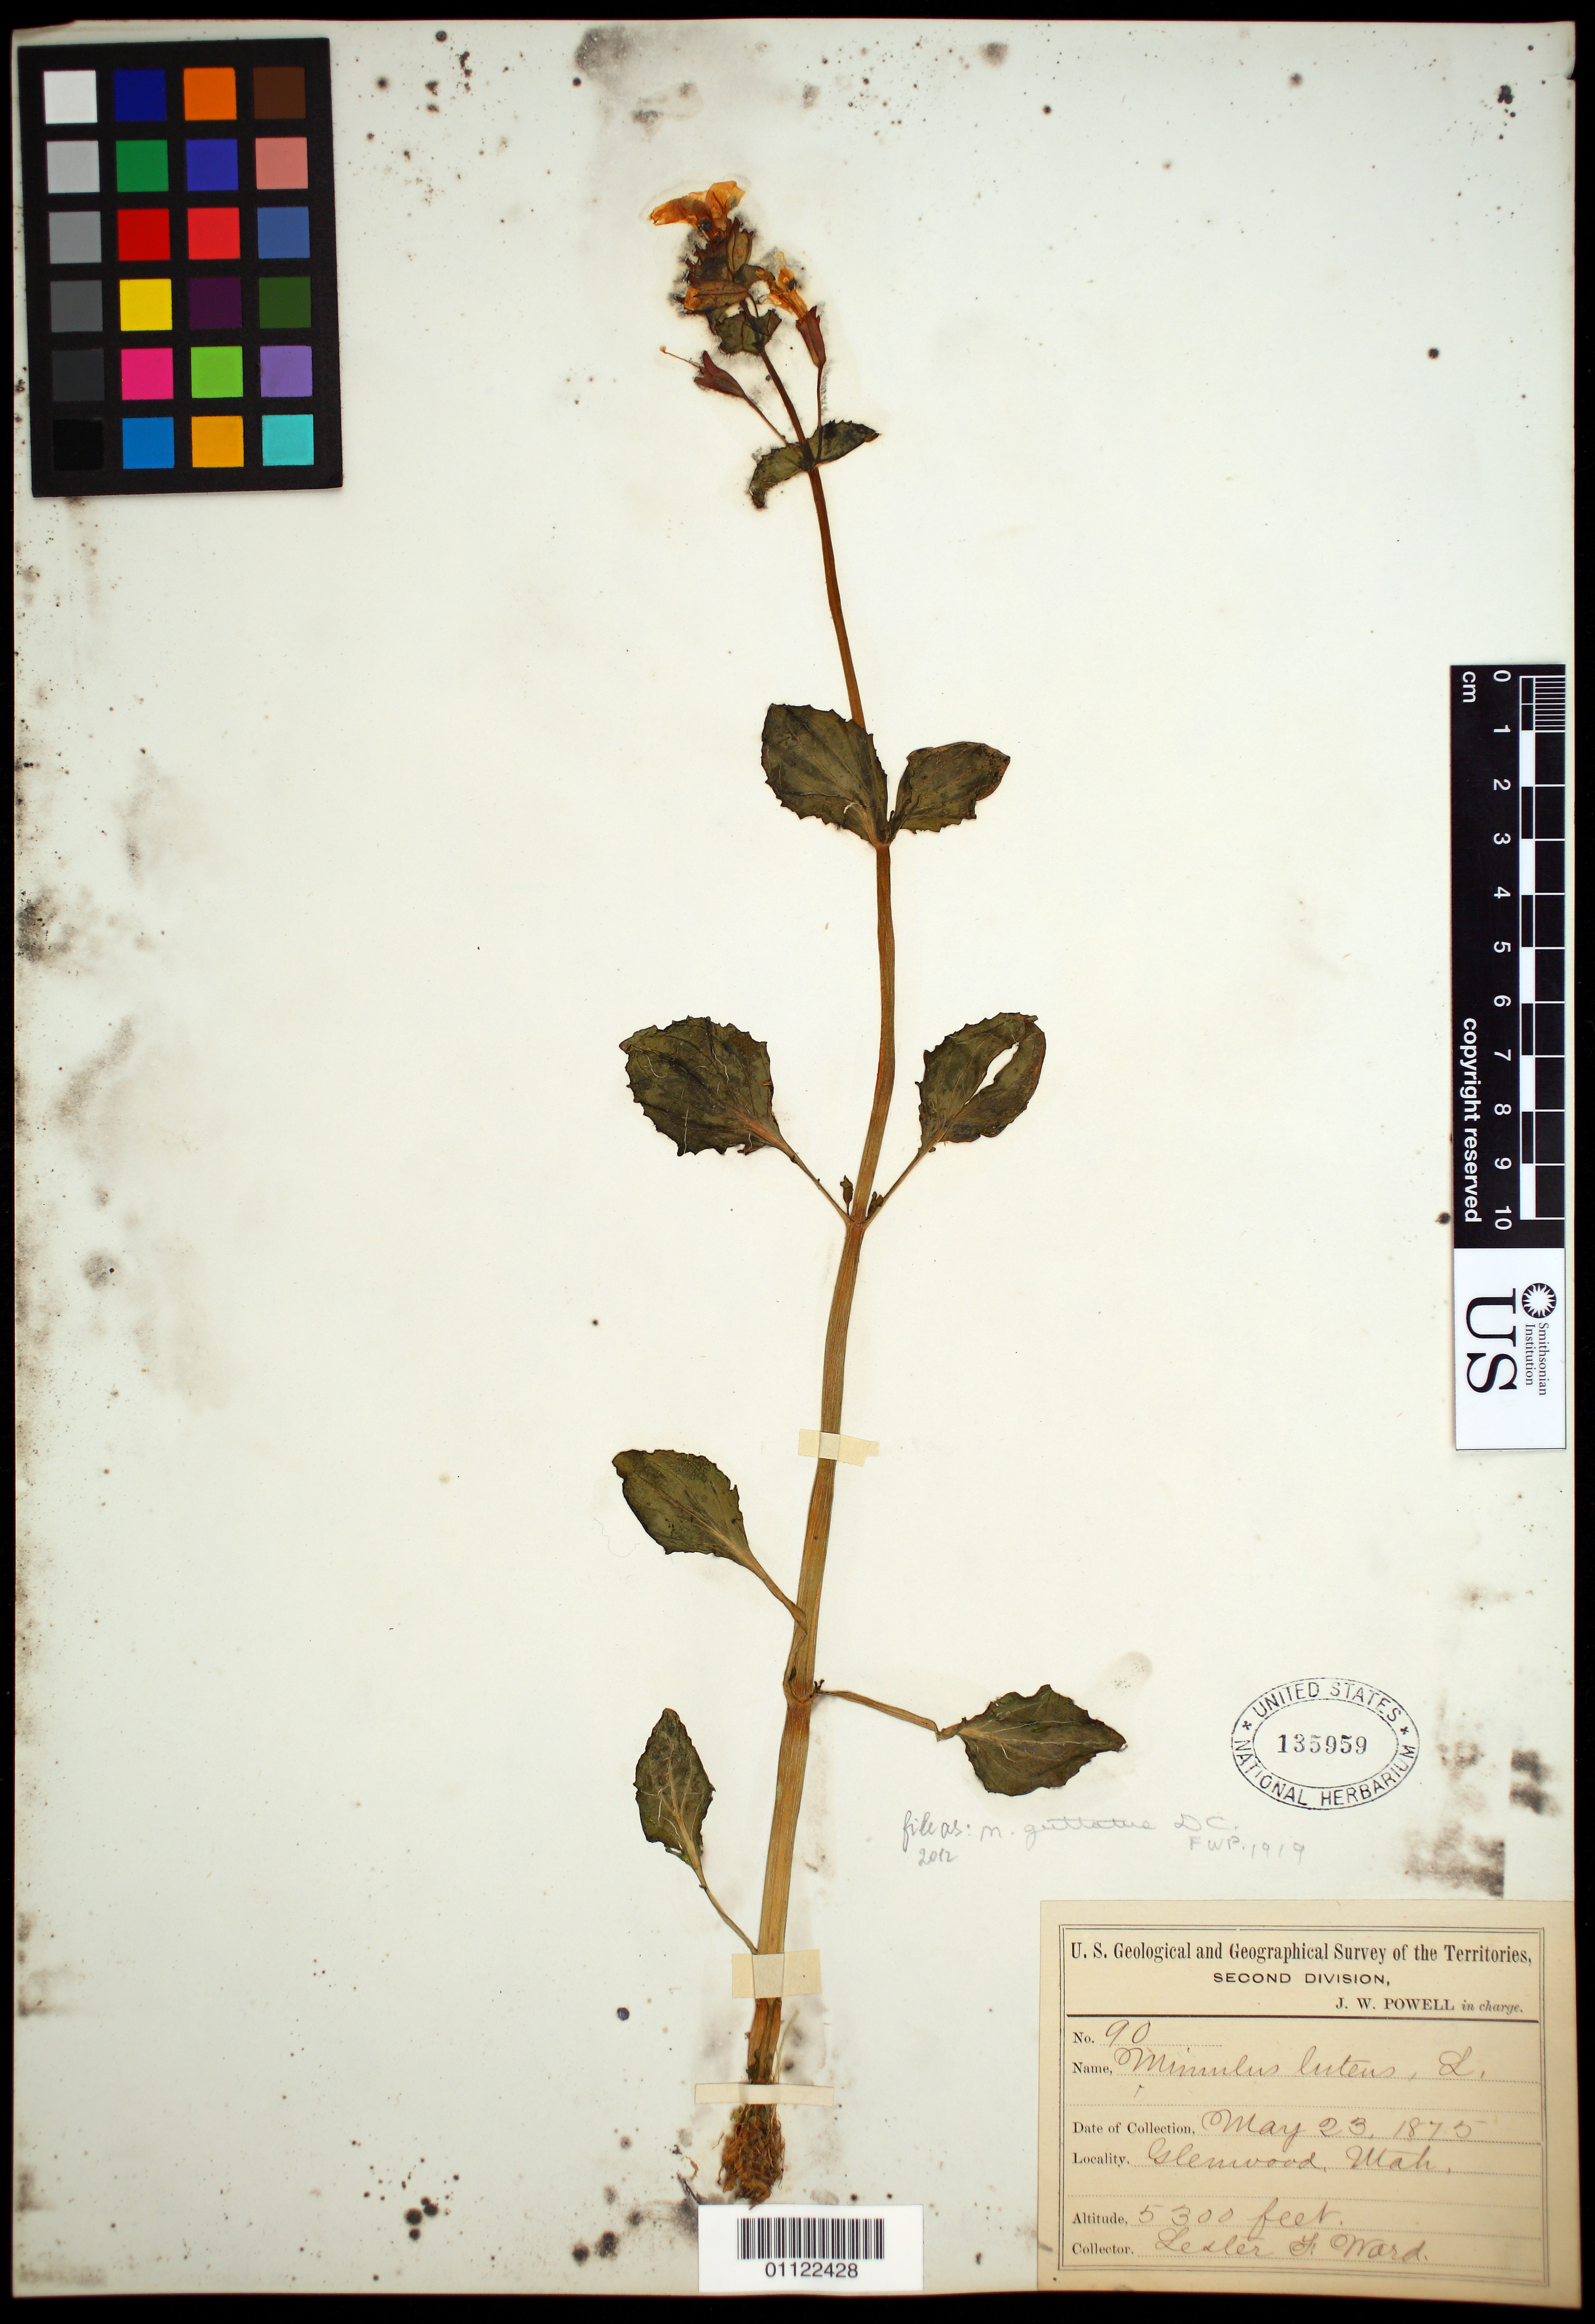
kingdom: Plantae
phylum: Tracheophyta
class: Magnoliopsida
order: Lamiales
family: Phrymaceae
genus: Mimulus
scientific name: Mimulus guttatus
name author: DC.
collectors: L. F. Ward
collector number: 90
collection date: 1875-05-23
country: United States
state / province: Utah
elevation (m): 1615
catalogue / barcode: US 135959